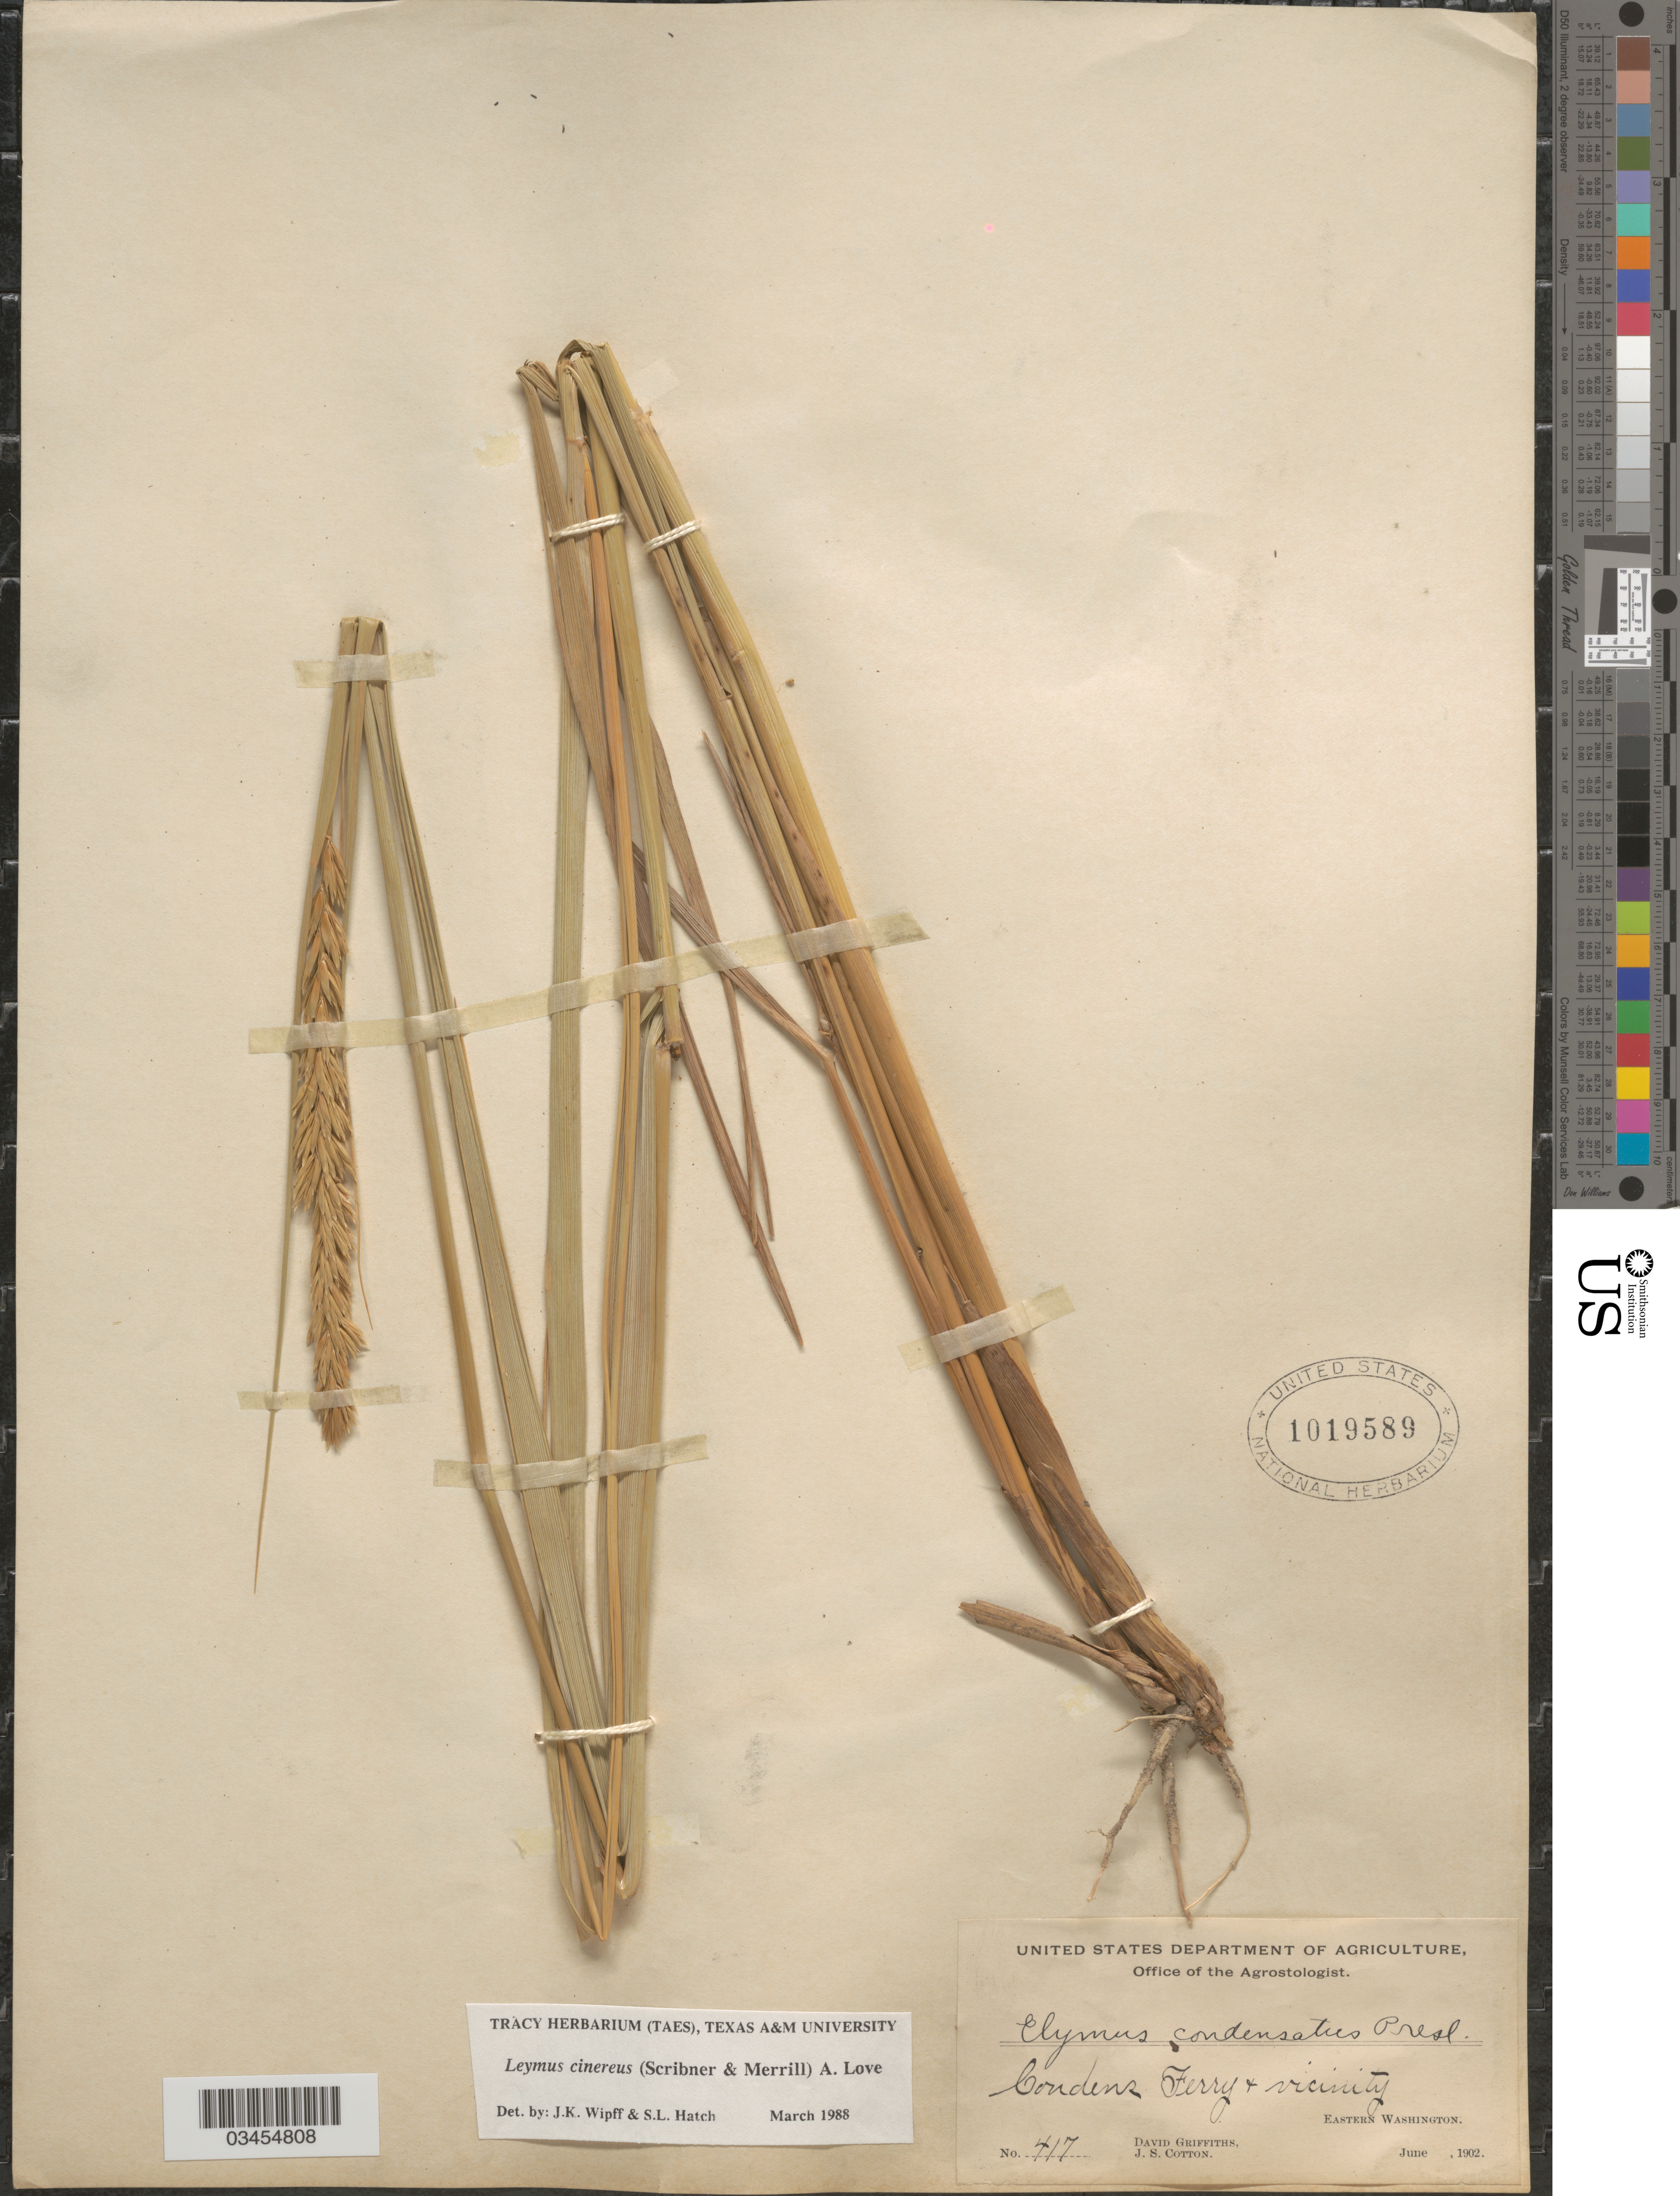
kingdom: Plantae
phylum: Tracheophyta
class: Liliopsida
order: Poales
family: Poaceae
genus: Leymus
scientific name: Leymus cinereus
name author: (Scribn. & Merr.) Á. Löve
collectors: D. Griffiths & J. S. Cotton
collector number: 417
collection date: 1902-06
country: United States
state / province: Washington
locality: Condens Ferry & vicinity. Eastern Washington.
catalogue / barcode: US 1019589